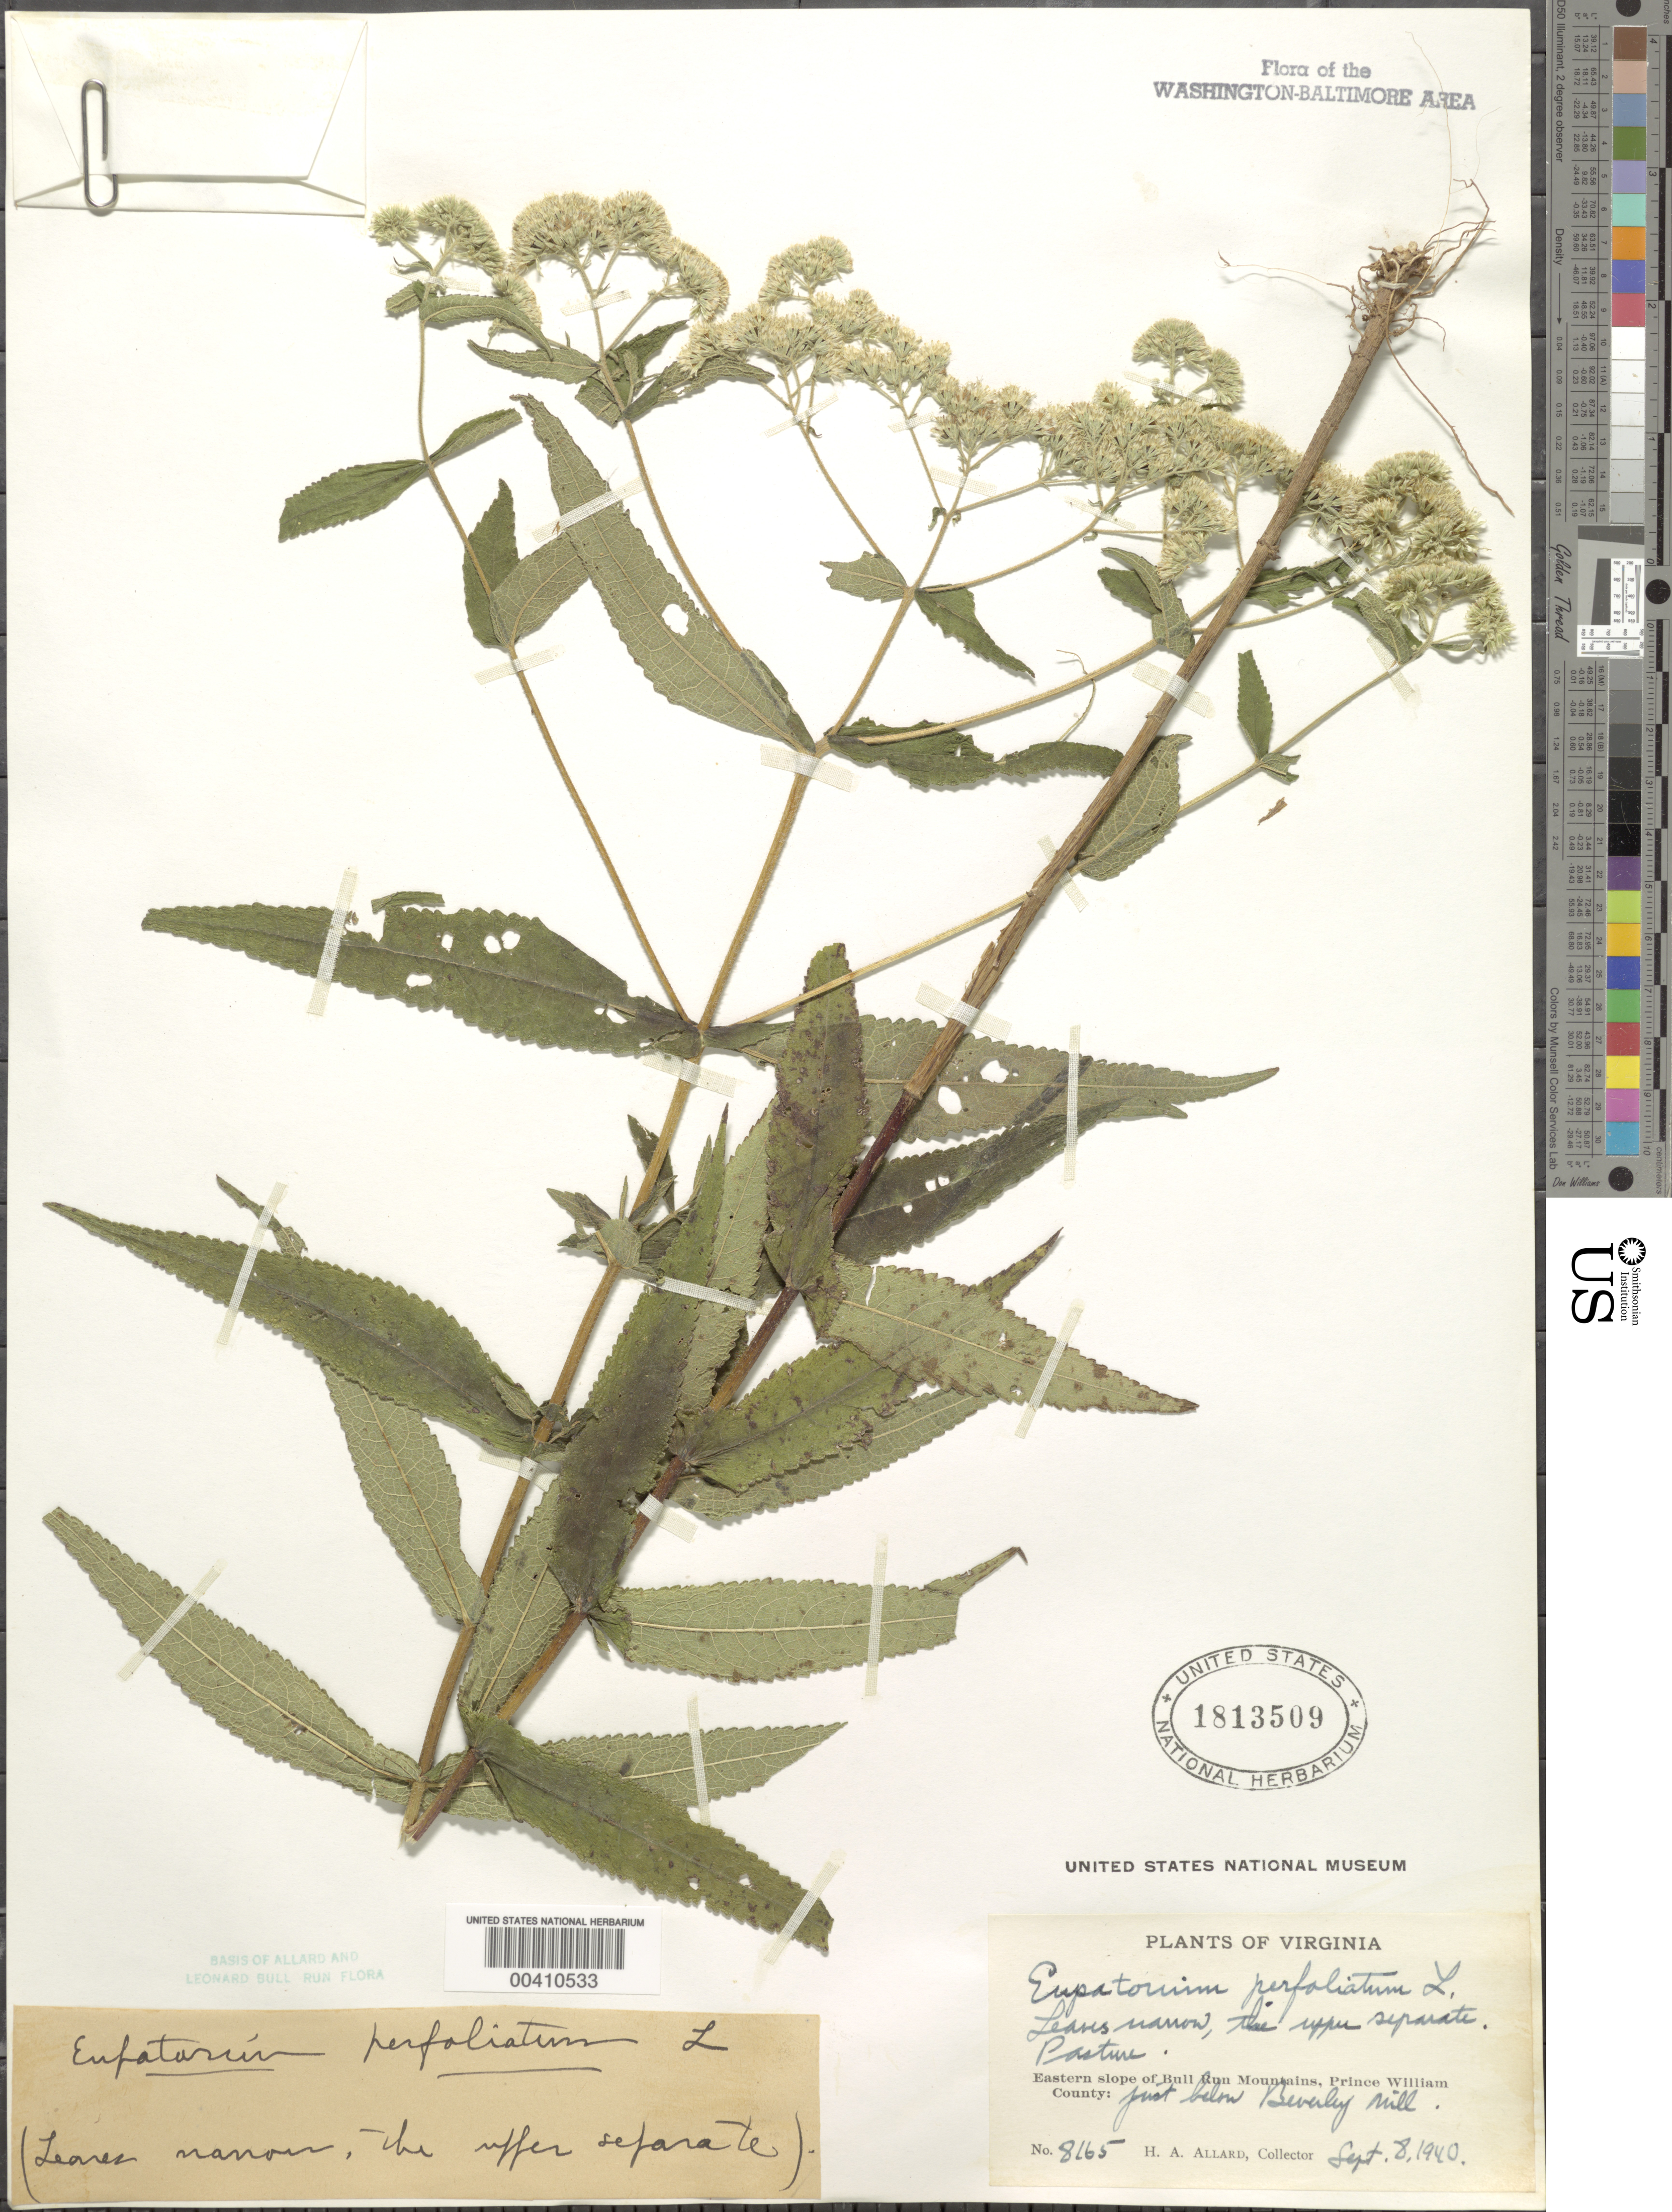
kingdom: Plantae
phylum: Tracheophyta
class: Magnoliopsida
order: Asterales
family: Asteraceae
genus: Eupatorium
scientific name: Eupatorium perfoliatum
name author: L.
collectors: H. A. Allard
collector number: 8165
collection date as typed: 08 Sep 1940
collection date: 1940-09-08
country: United States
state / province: Virginia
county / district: Prince William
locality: Below Beverely Mill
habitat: Pasture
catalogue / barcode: US 1813509